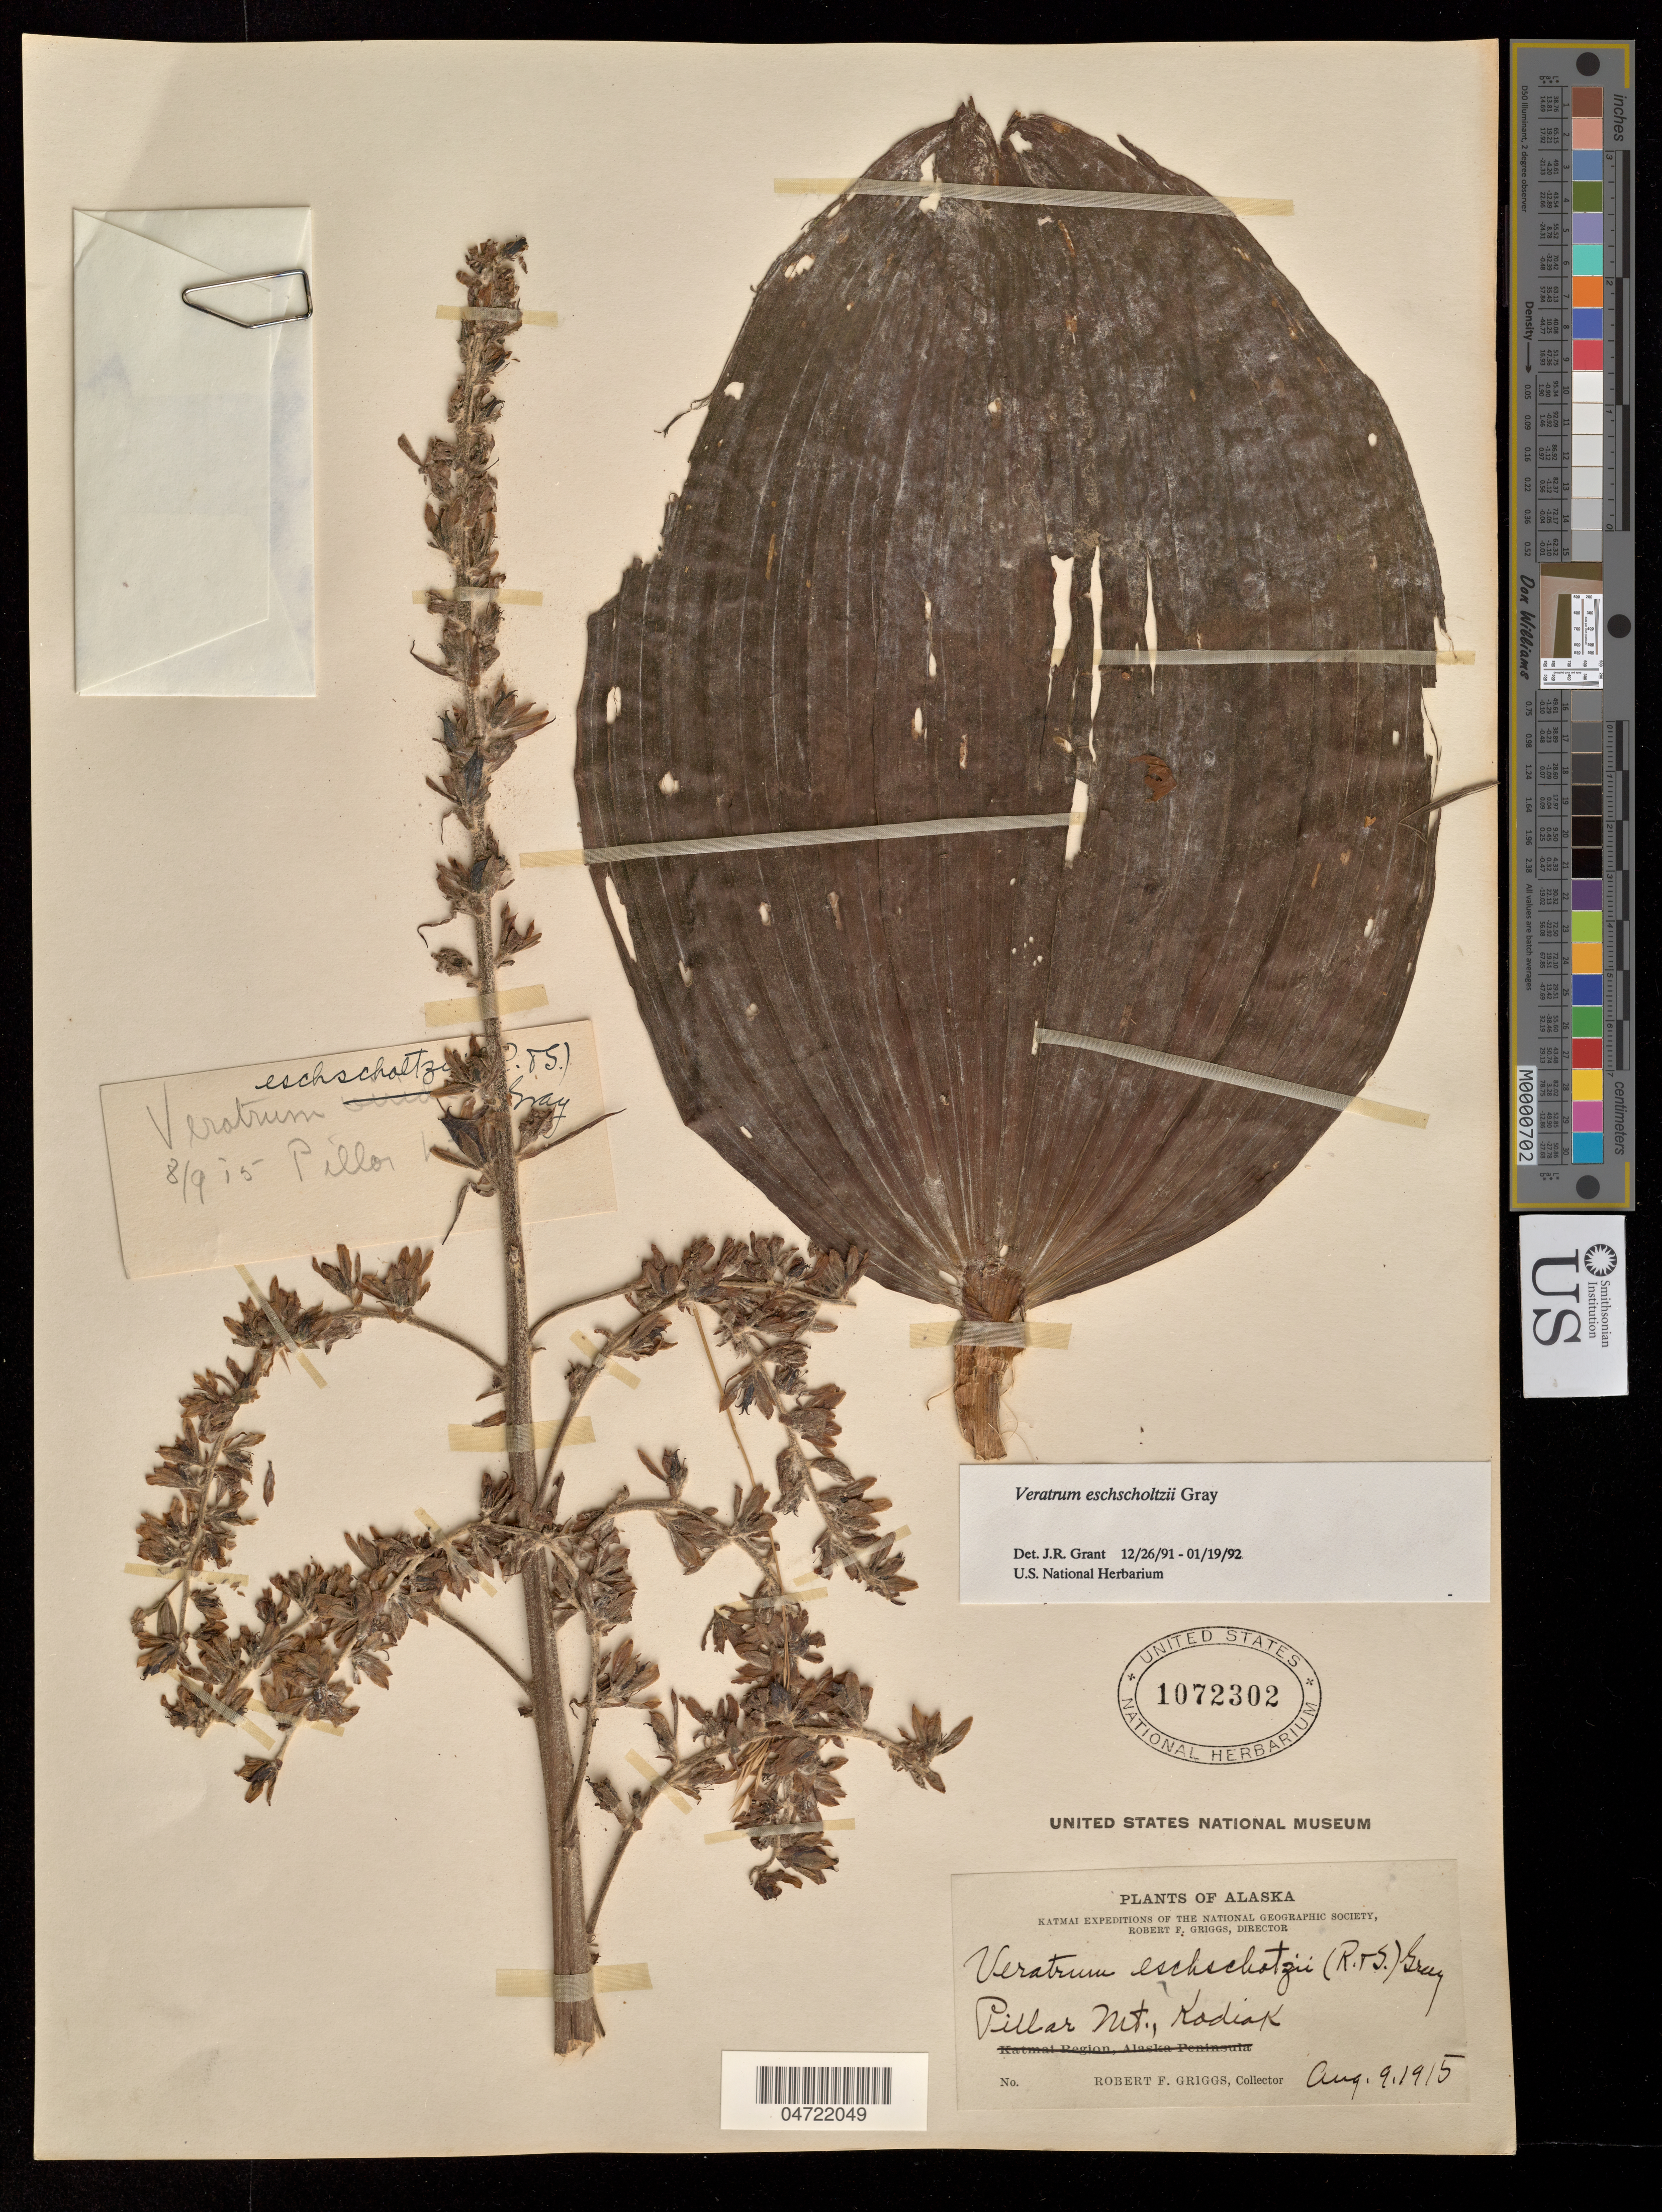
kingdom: Plantae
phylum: Tracheophyta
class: Liliopsida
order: Liliales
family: Melanthiaceae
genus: Veratrum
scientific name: Veratrum eschscholtzii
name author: A. Gray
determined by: Grant, J. R., (SWITZERLAND)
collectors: R. F. Griggs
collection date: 1915-08-09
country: United States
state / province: Alaska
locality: Pillar Mt., Kodiak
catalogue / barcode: US 1072302